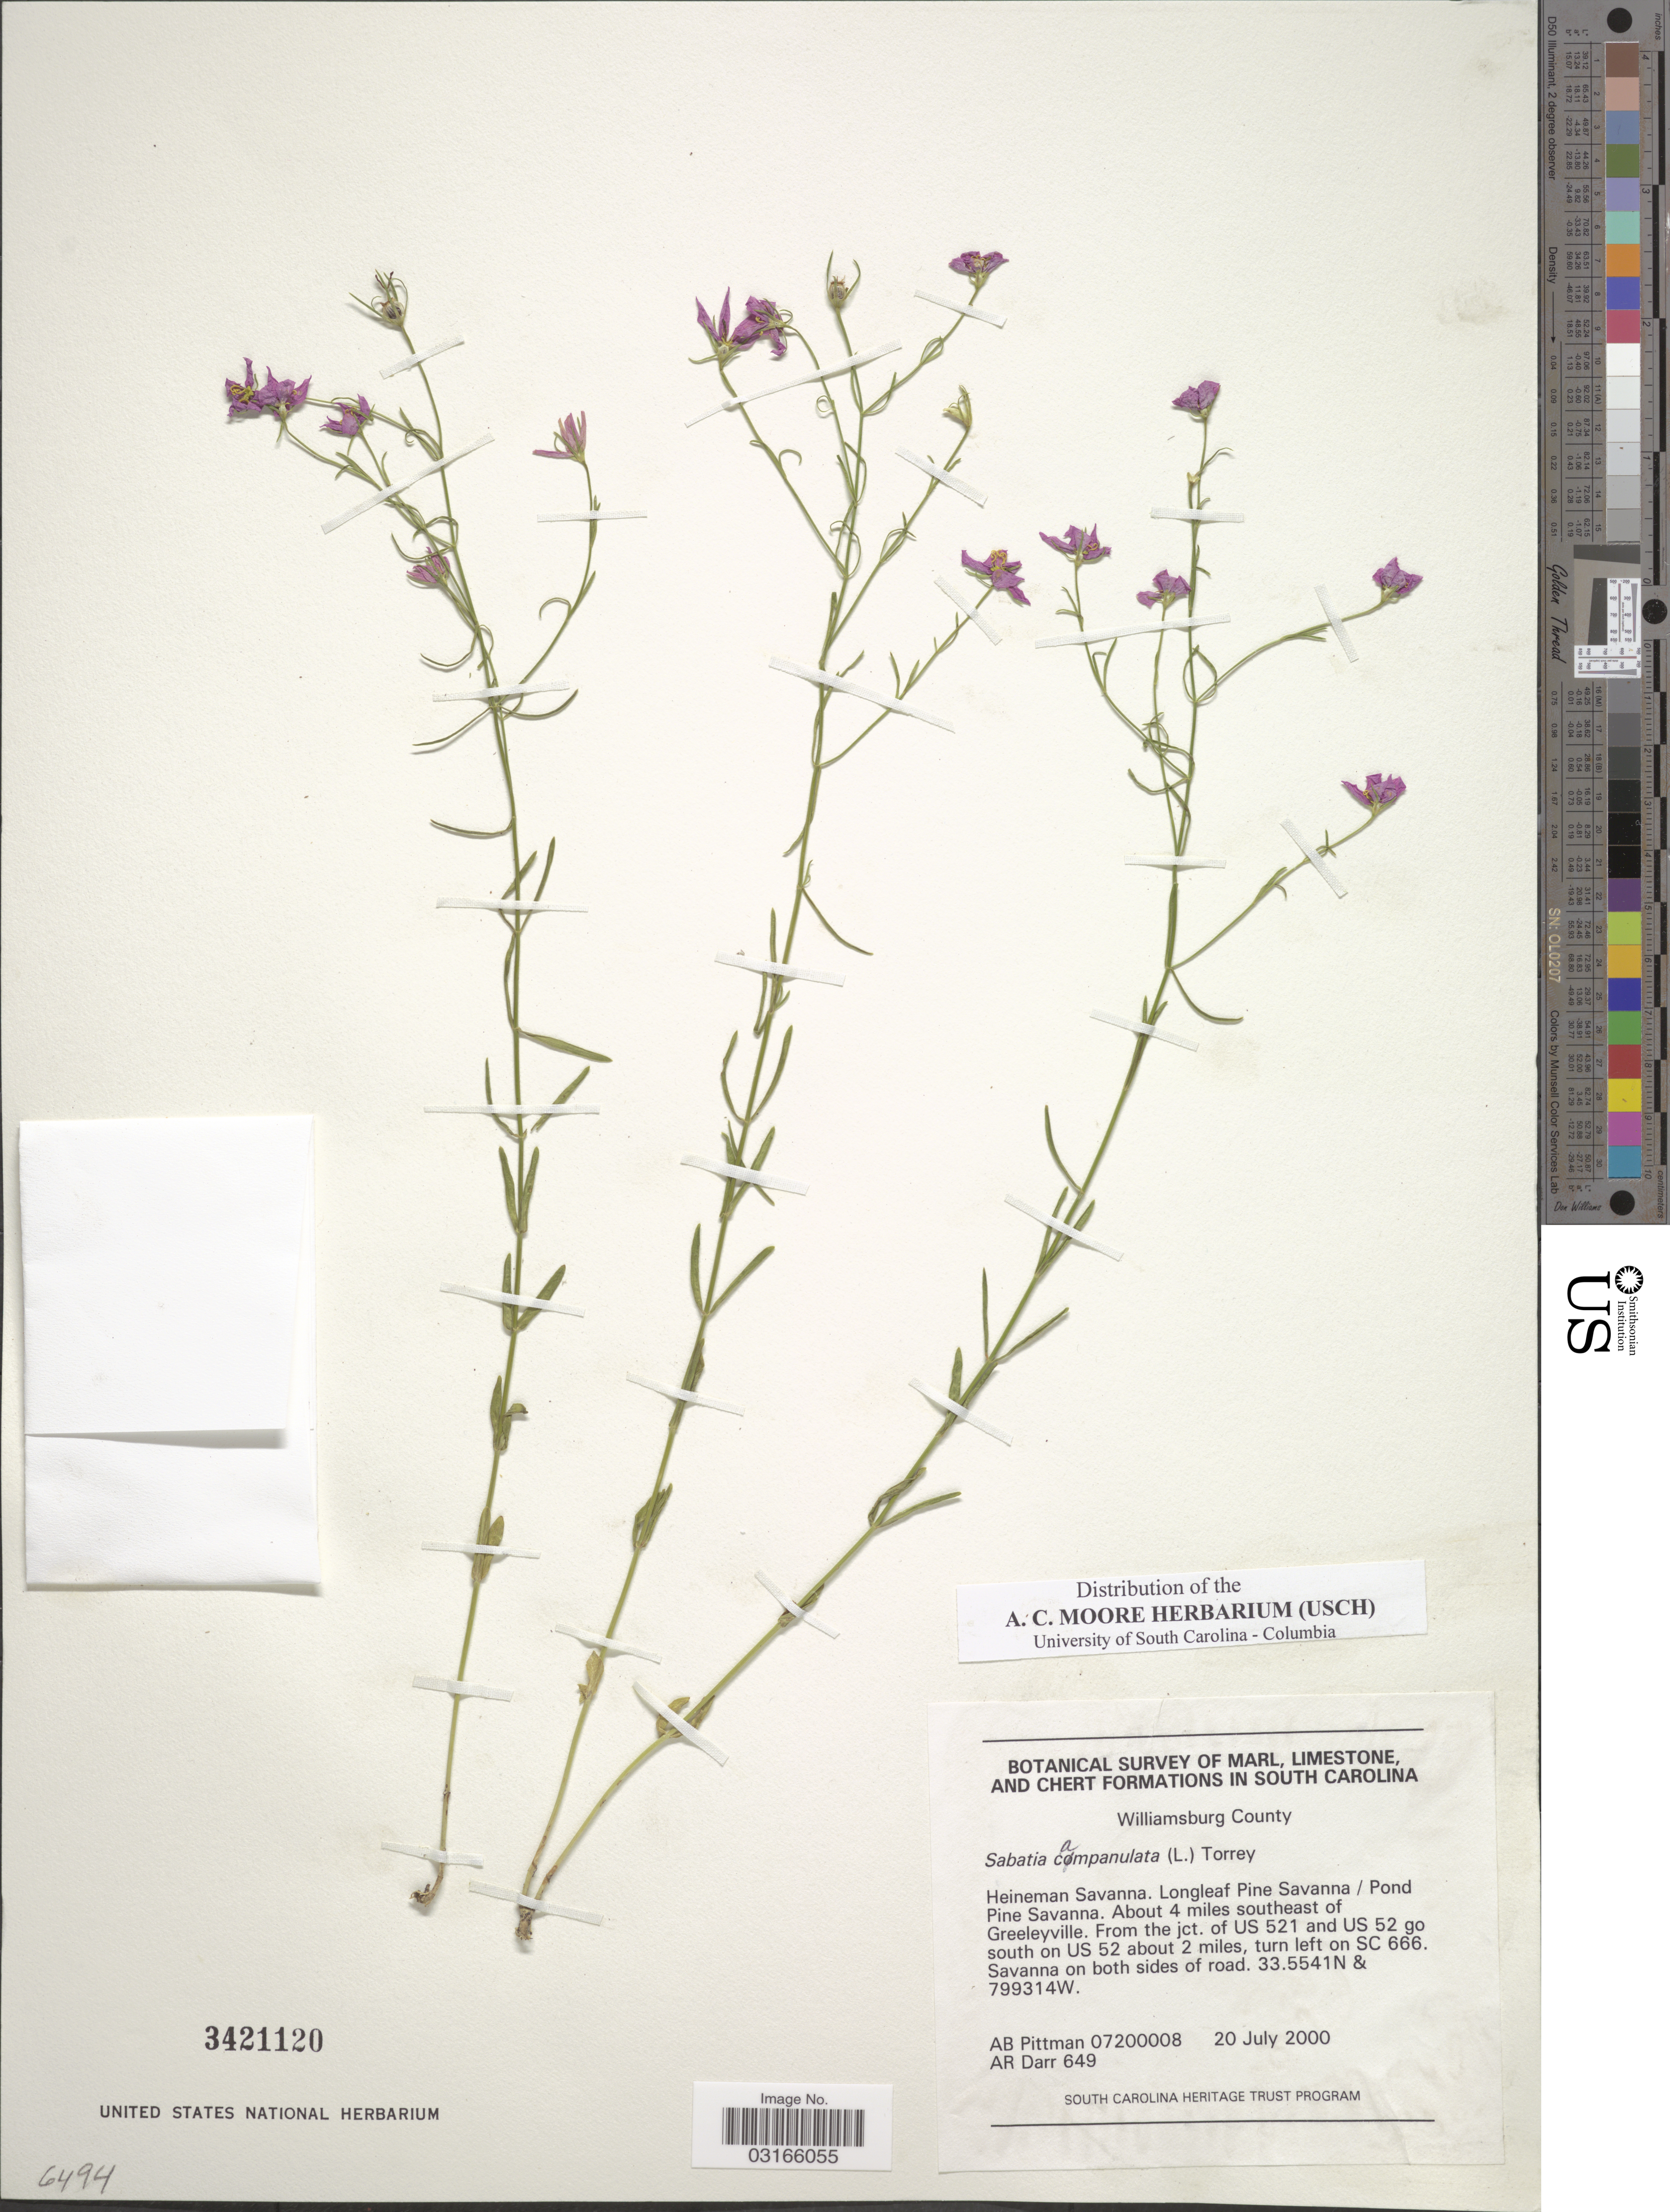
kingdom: Plantae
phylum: Tracheophyta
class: Magnoliopsida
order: Gentianales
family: Gentianaceae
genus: Sabatia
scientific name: Sabatia campanulata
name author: (L.) Torr.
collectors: A. B. Pittman & A. Darr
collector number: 07200008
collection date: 2000-07-20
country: United States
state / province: South Carolina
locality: Heineman Savanna, Longleaf Pine Savanna/ Pond Pine Savanna, About 4 miles southeast of Greeleyville, From the jct. of US 521 and US 52 go south on US 52 about 2 miles, turn left on SC 666, Savanna on both sides of road.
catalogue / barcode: US 3421120